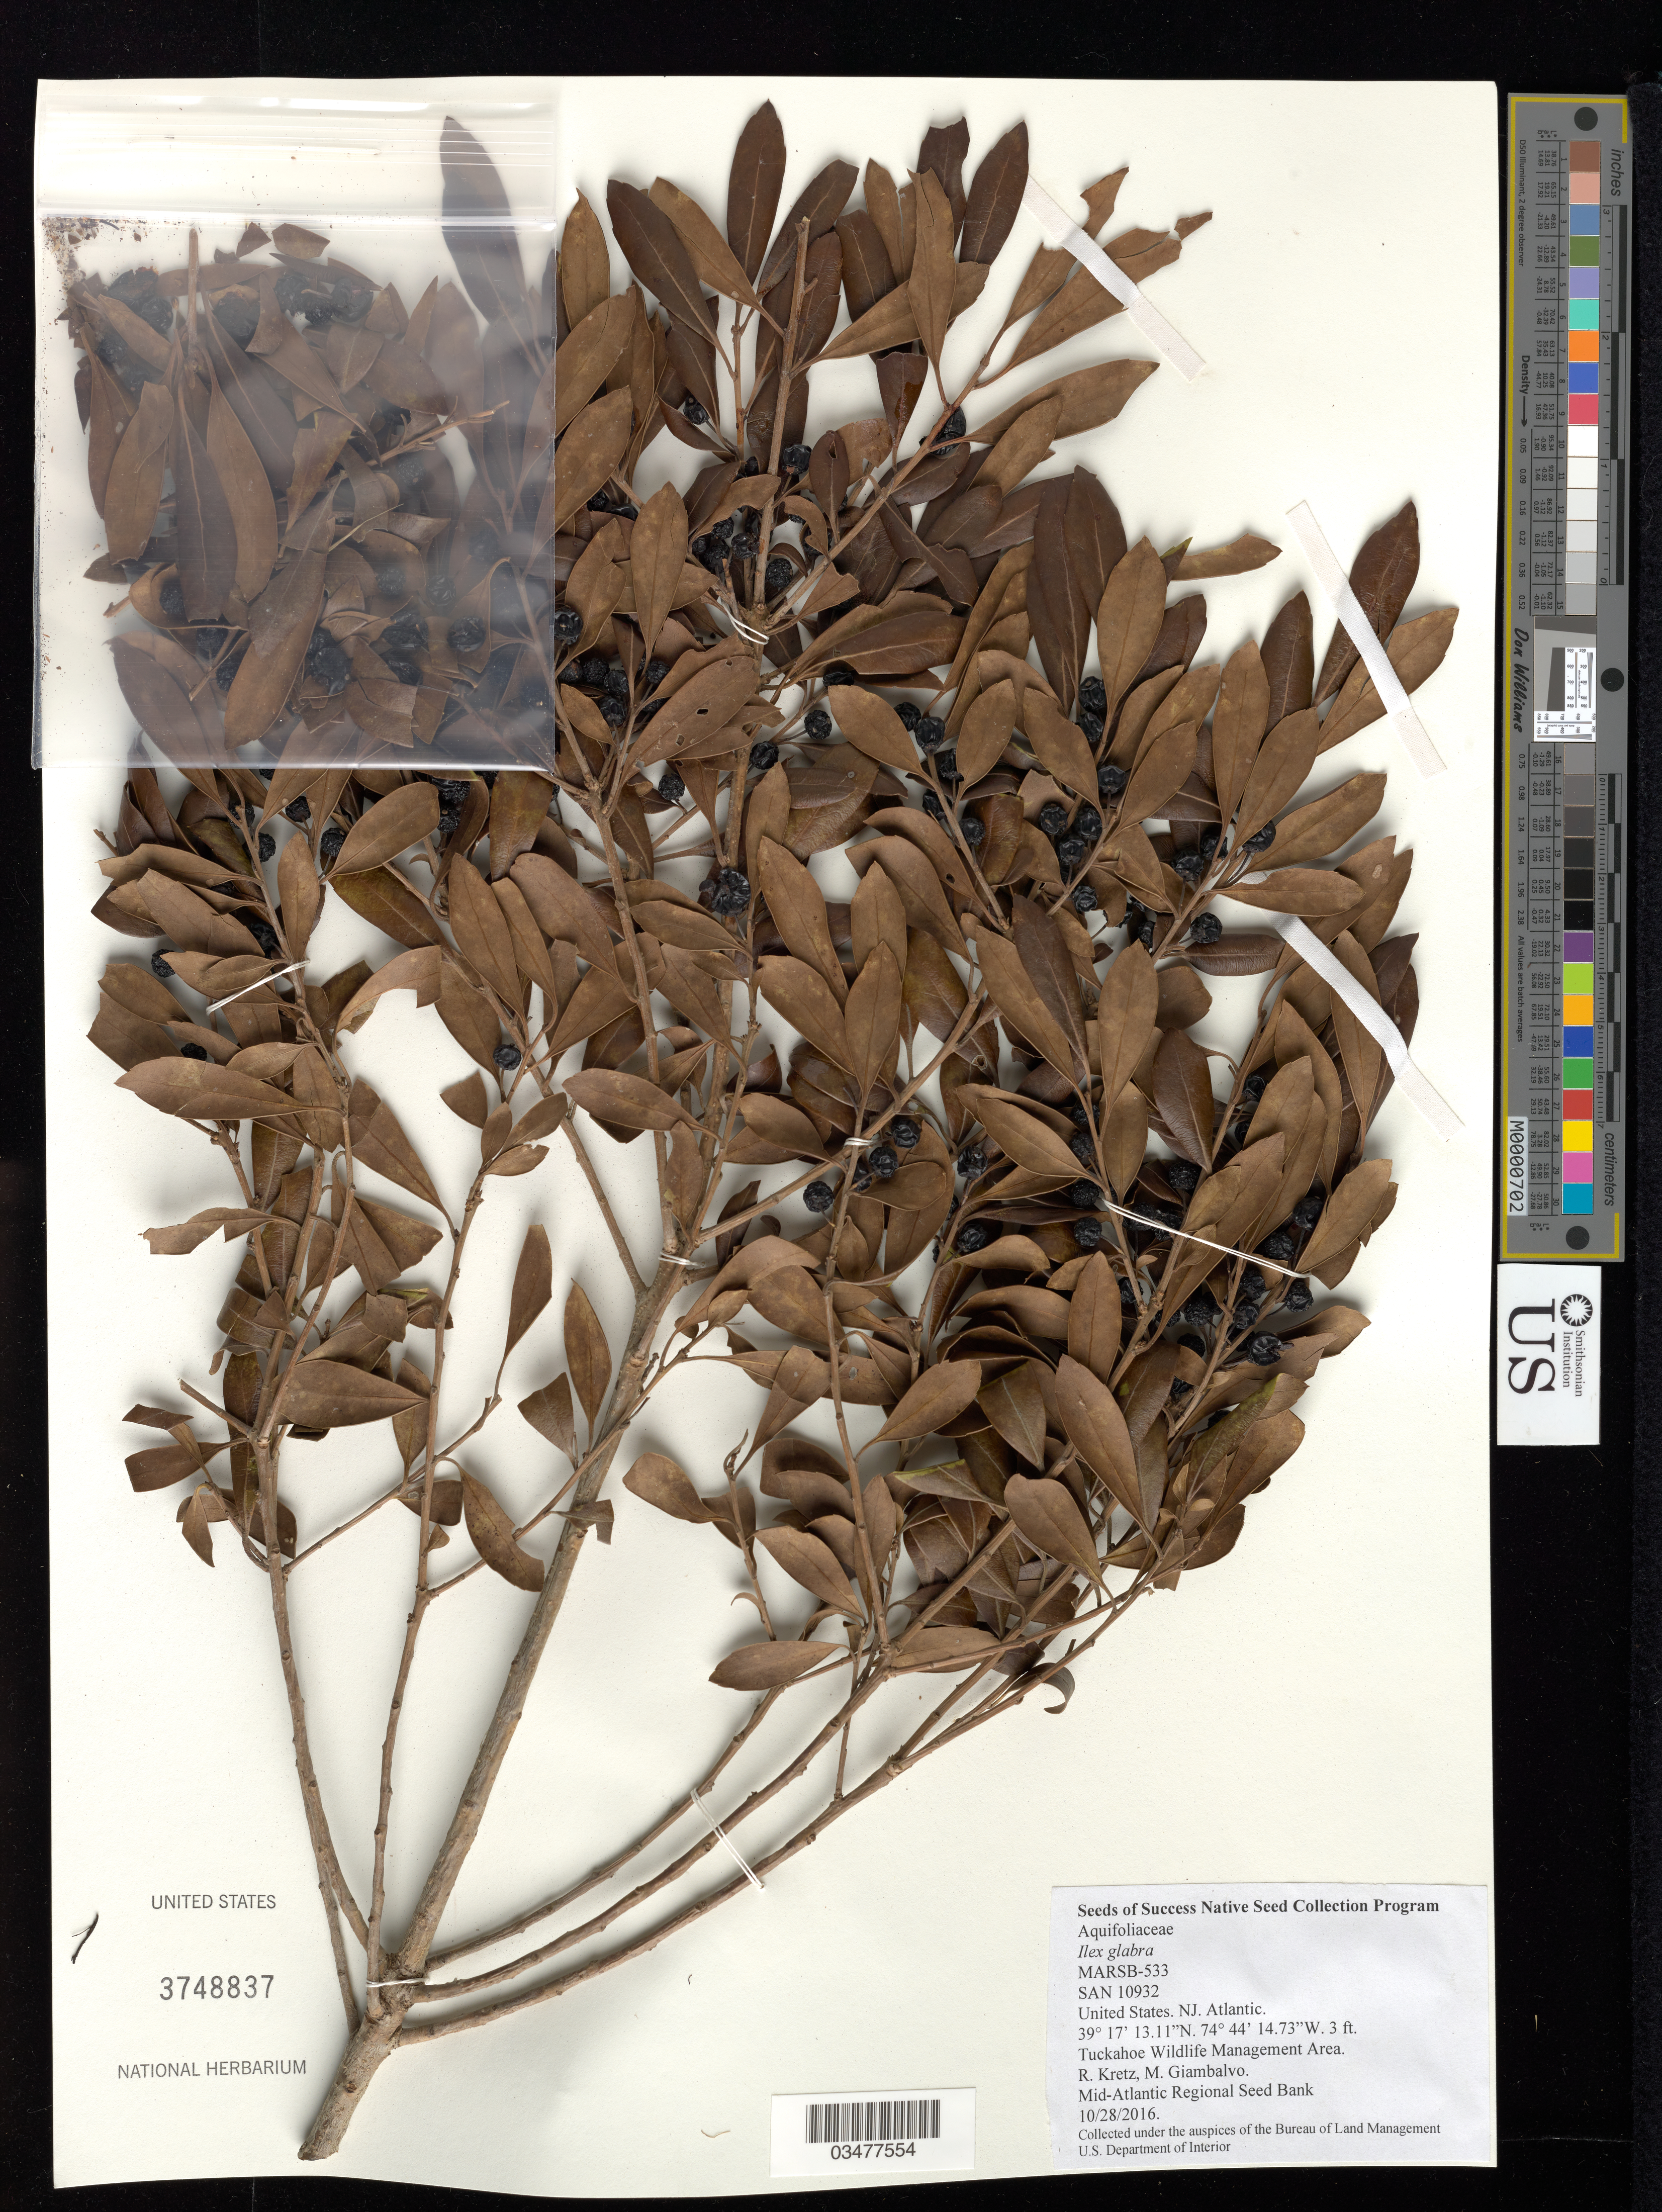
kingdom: Plantae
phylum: Tracheophyta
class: Magnoliopsida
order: Aquifoliales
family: Aquifoliaceae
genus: Ilex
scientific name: Ilex glabra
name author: (L.) A. Gray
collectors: R. Kretz & M. Giambalvo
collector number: MARSB-533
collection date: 2016-10-28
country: United States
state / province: New Jersey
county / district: Atlantic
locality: Tuckahoe Wildlife Management Area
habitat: seasonal fresh water meadow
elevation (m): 1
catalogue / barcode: US 3748837